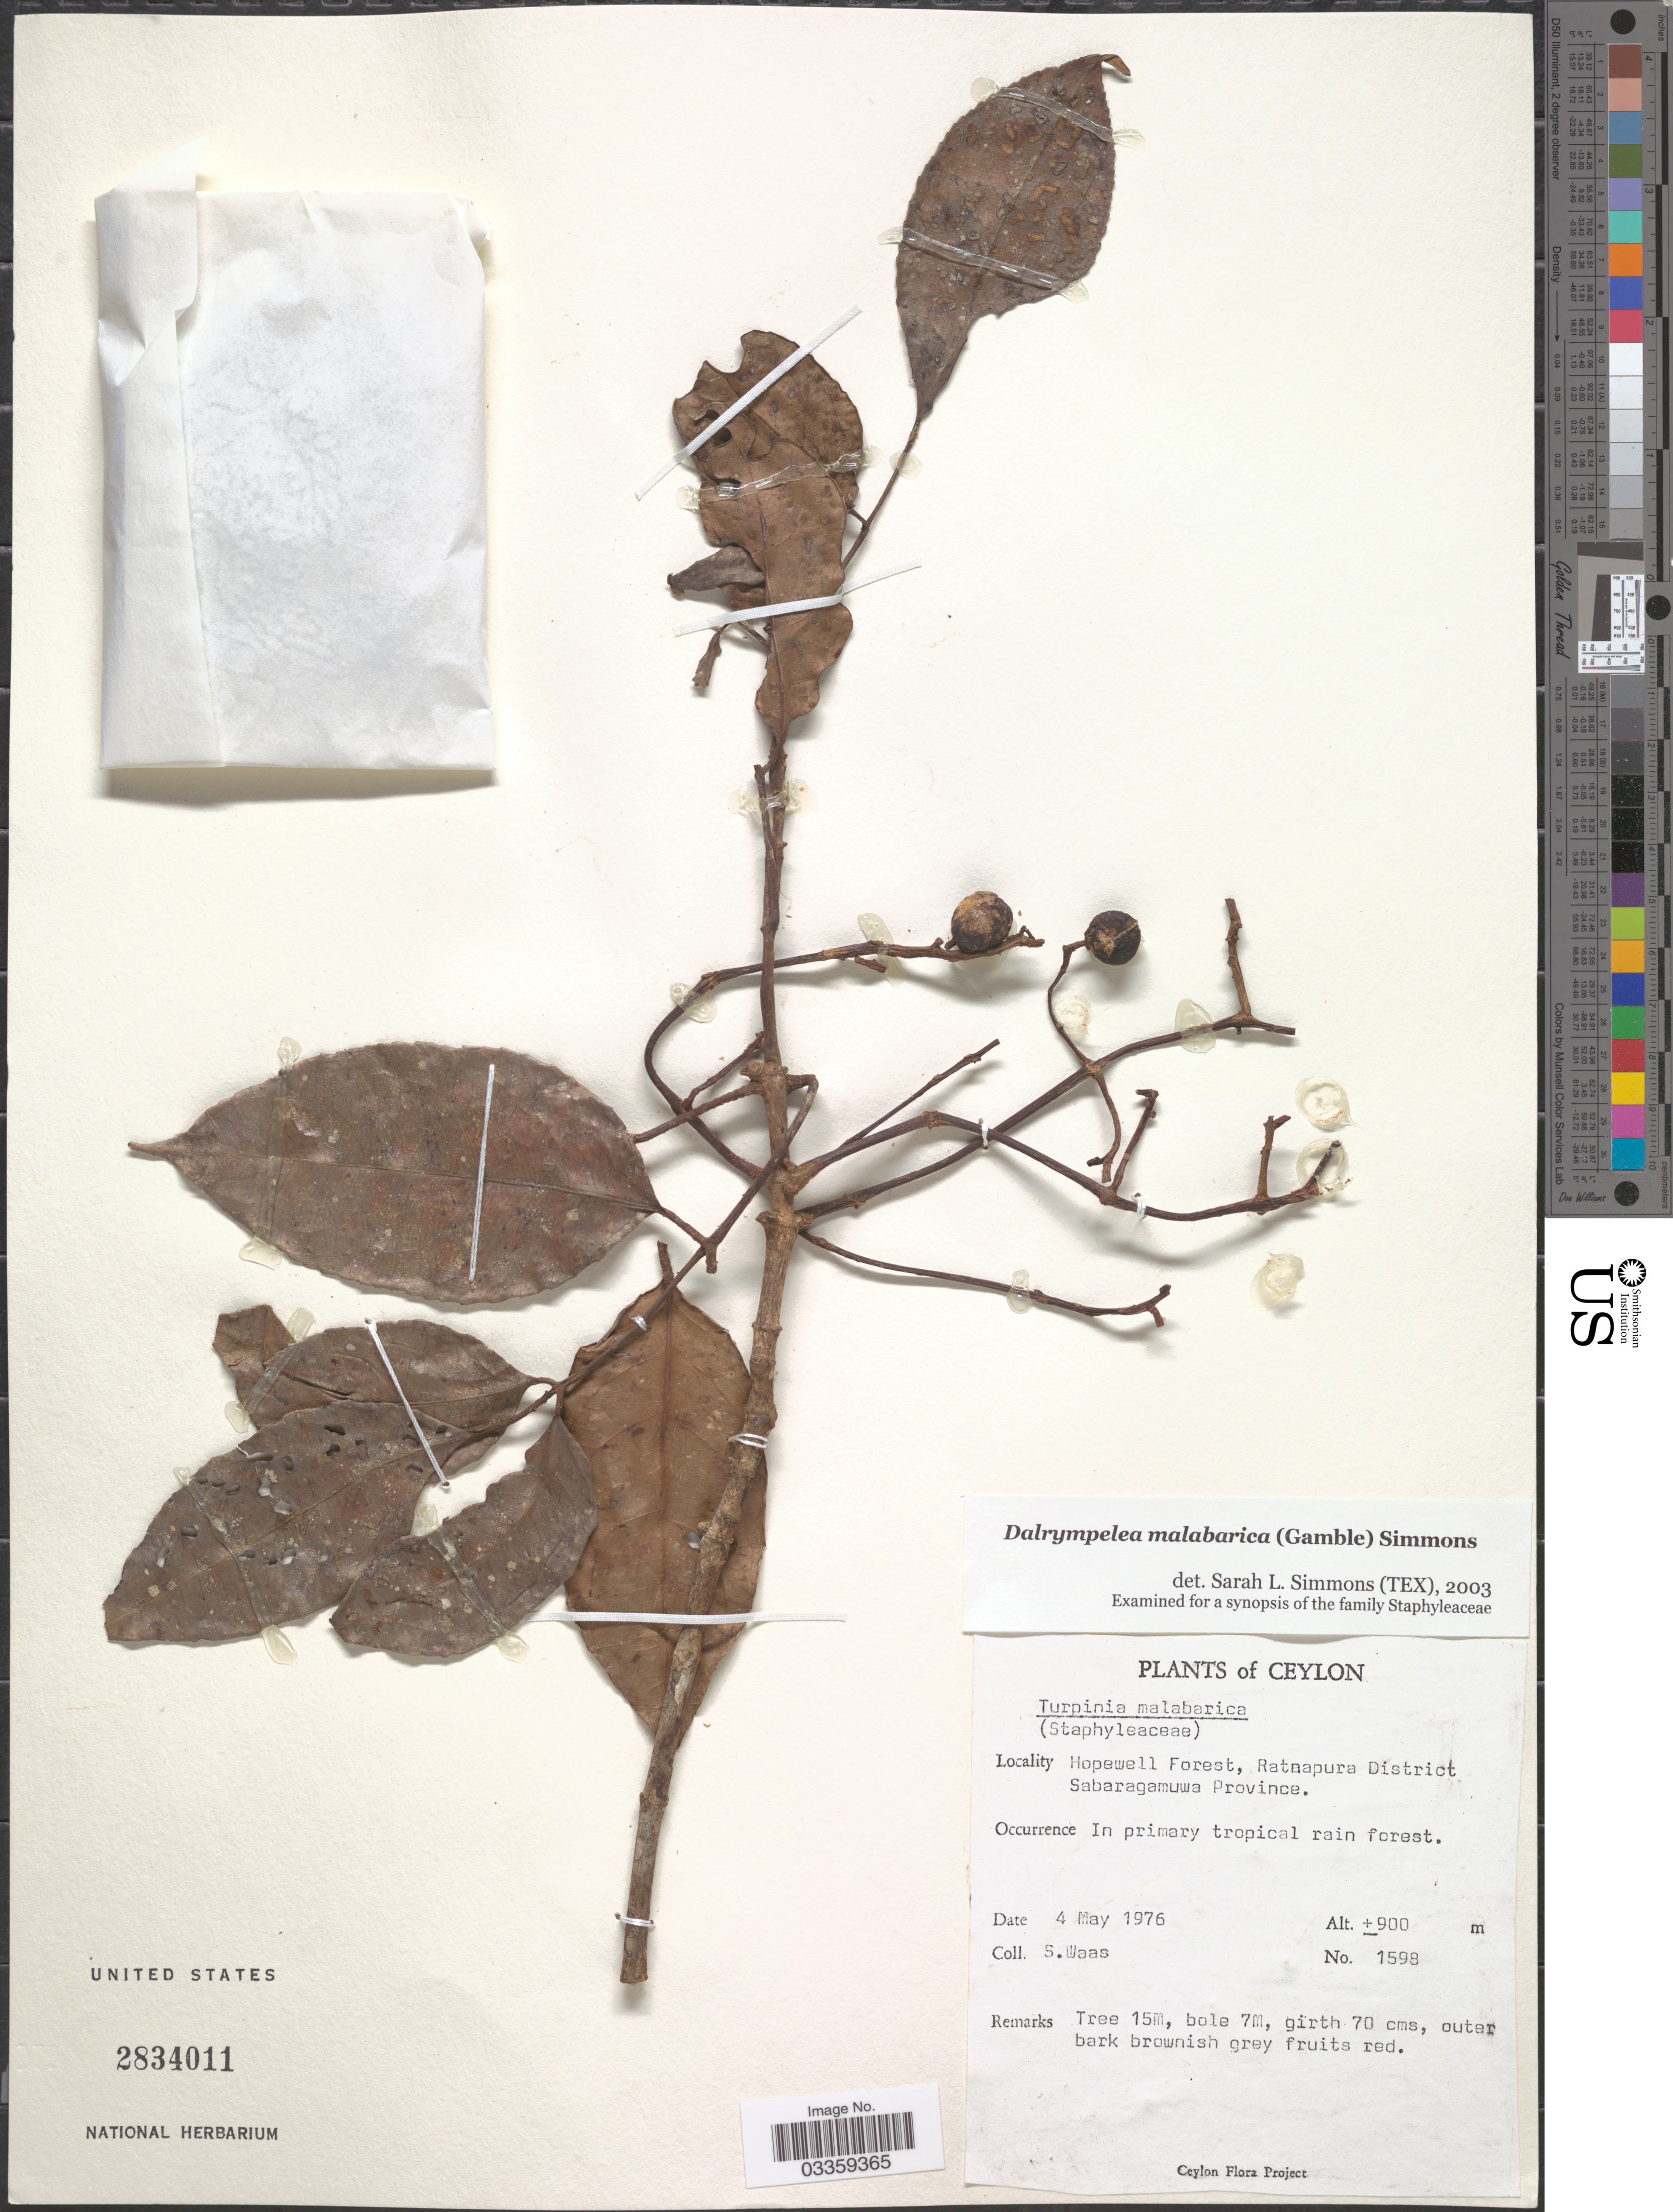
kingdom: Plantae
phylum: Tracheophyta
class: Magnoliopsida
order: Crossosomatales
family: Staphyleaceae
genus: Turpinia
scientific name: Turpinia malabarica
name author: Gamble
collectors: S. Waas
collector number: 1598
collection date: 1976-05-04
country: Sri Lanka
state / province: Sabaragamuwa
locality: Ceylon, Hopewell Forest, Ratnapura District.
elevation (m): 900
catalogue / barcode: US 2834011